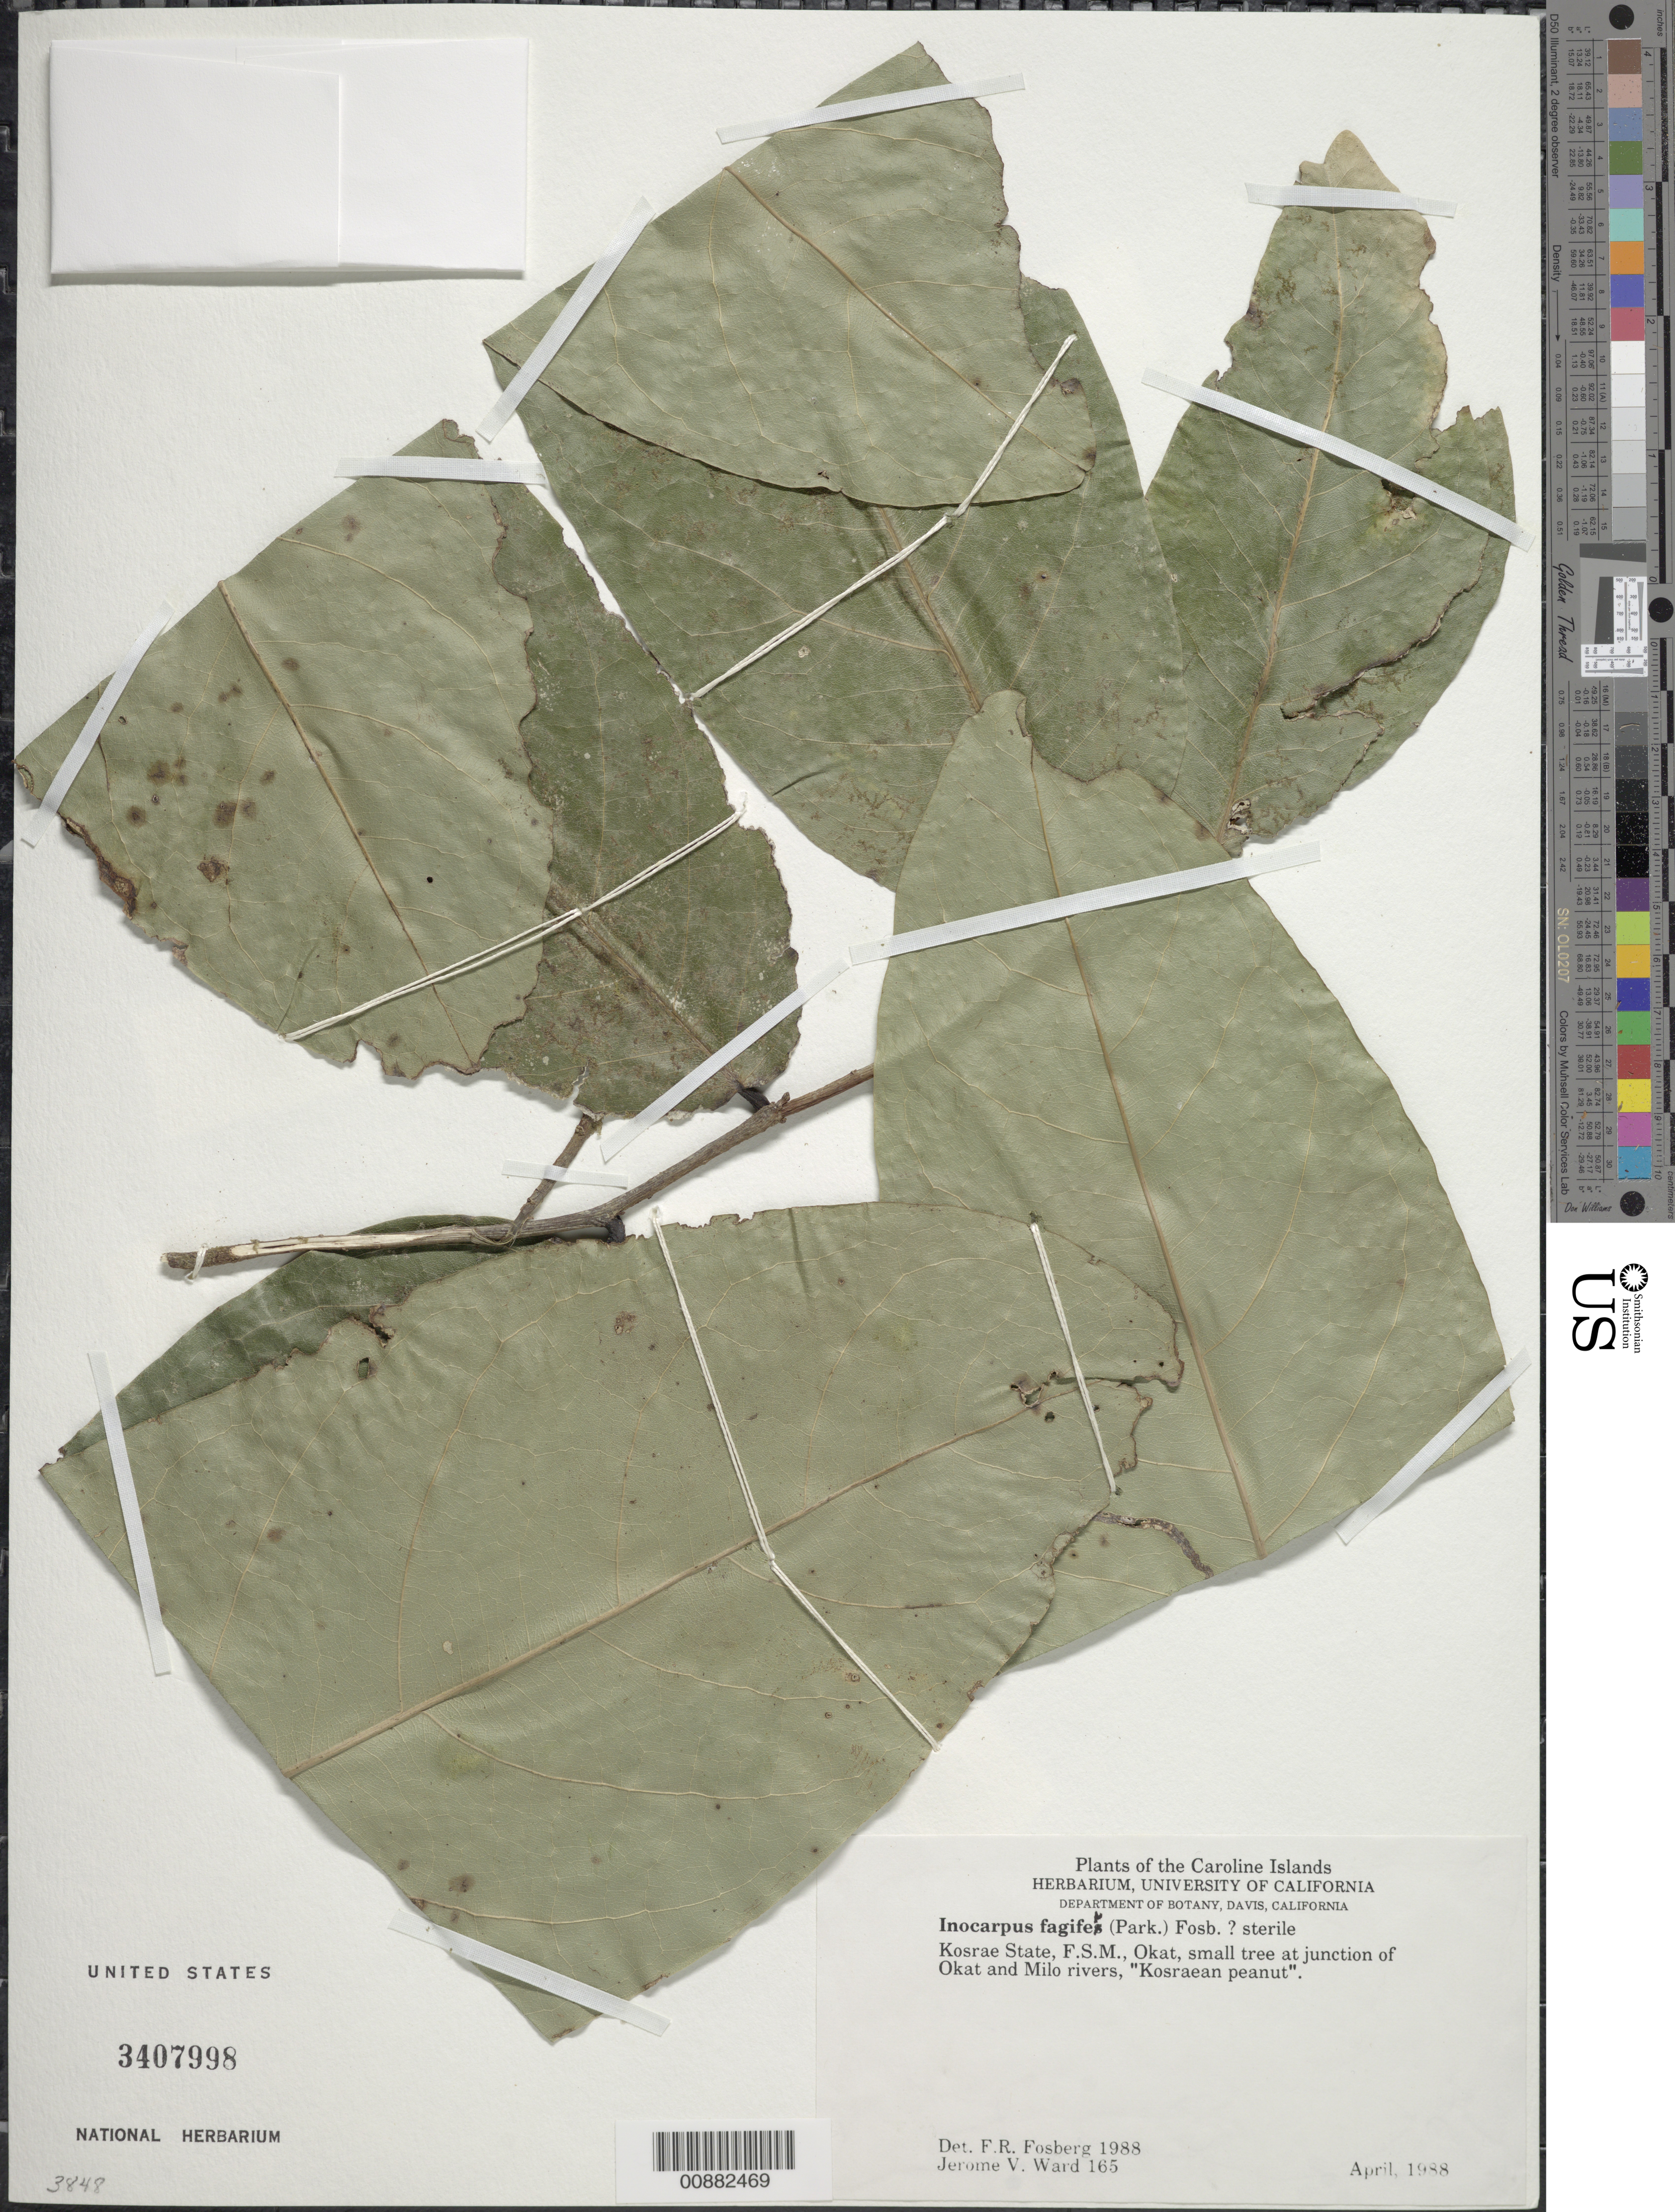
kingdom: Plantae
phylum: Tracheophyta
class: Magnoliopsida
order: Fabales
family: Fabaceae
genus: Inocarpus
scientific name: Inocarpus fagifer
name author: (Parkinson) Fosberg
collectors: J. V. Ward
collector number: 165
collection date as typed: Apr 1988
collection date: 1988-04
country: Micronesia, Federated States of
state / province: Kosrae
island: Kosrae [Kusaie]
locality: Small tree at junction of Okat and Milo rivers.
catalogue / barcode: US 3407998